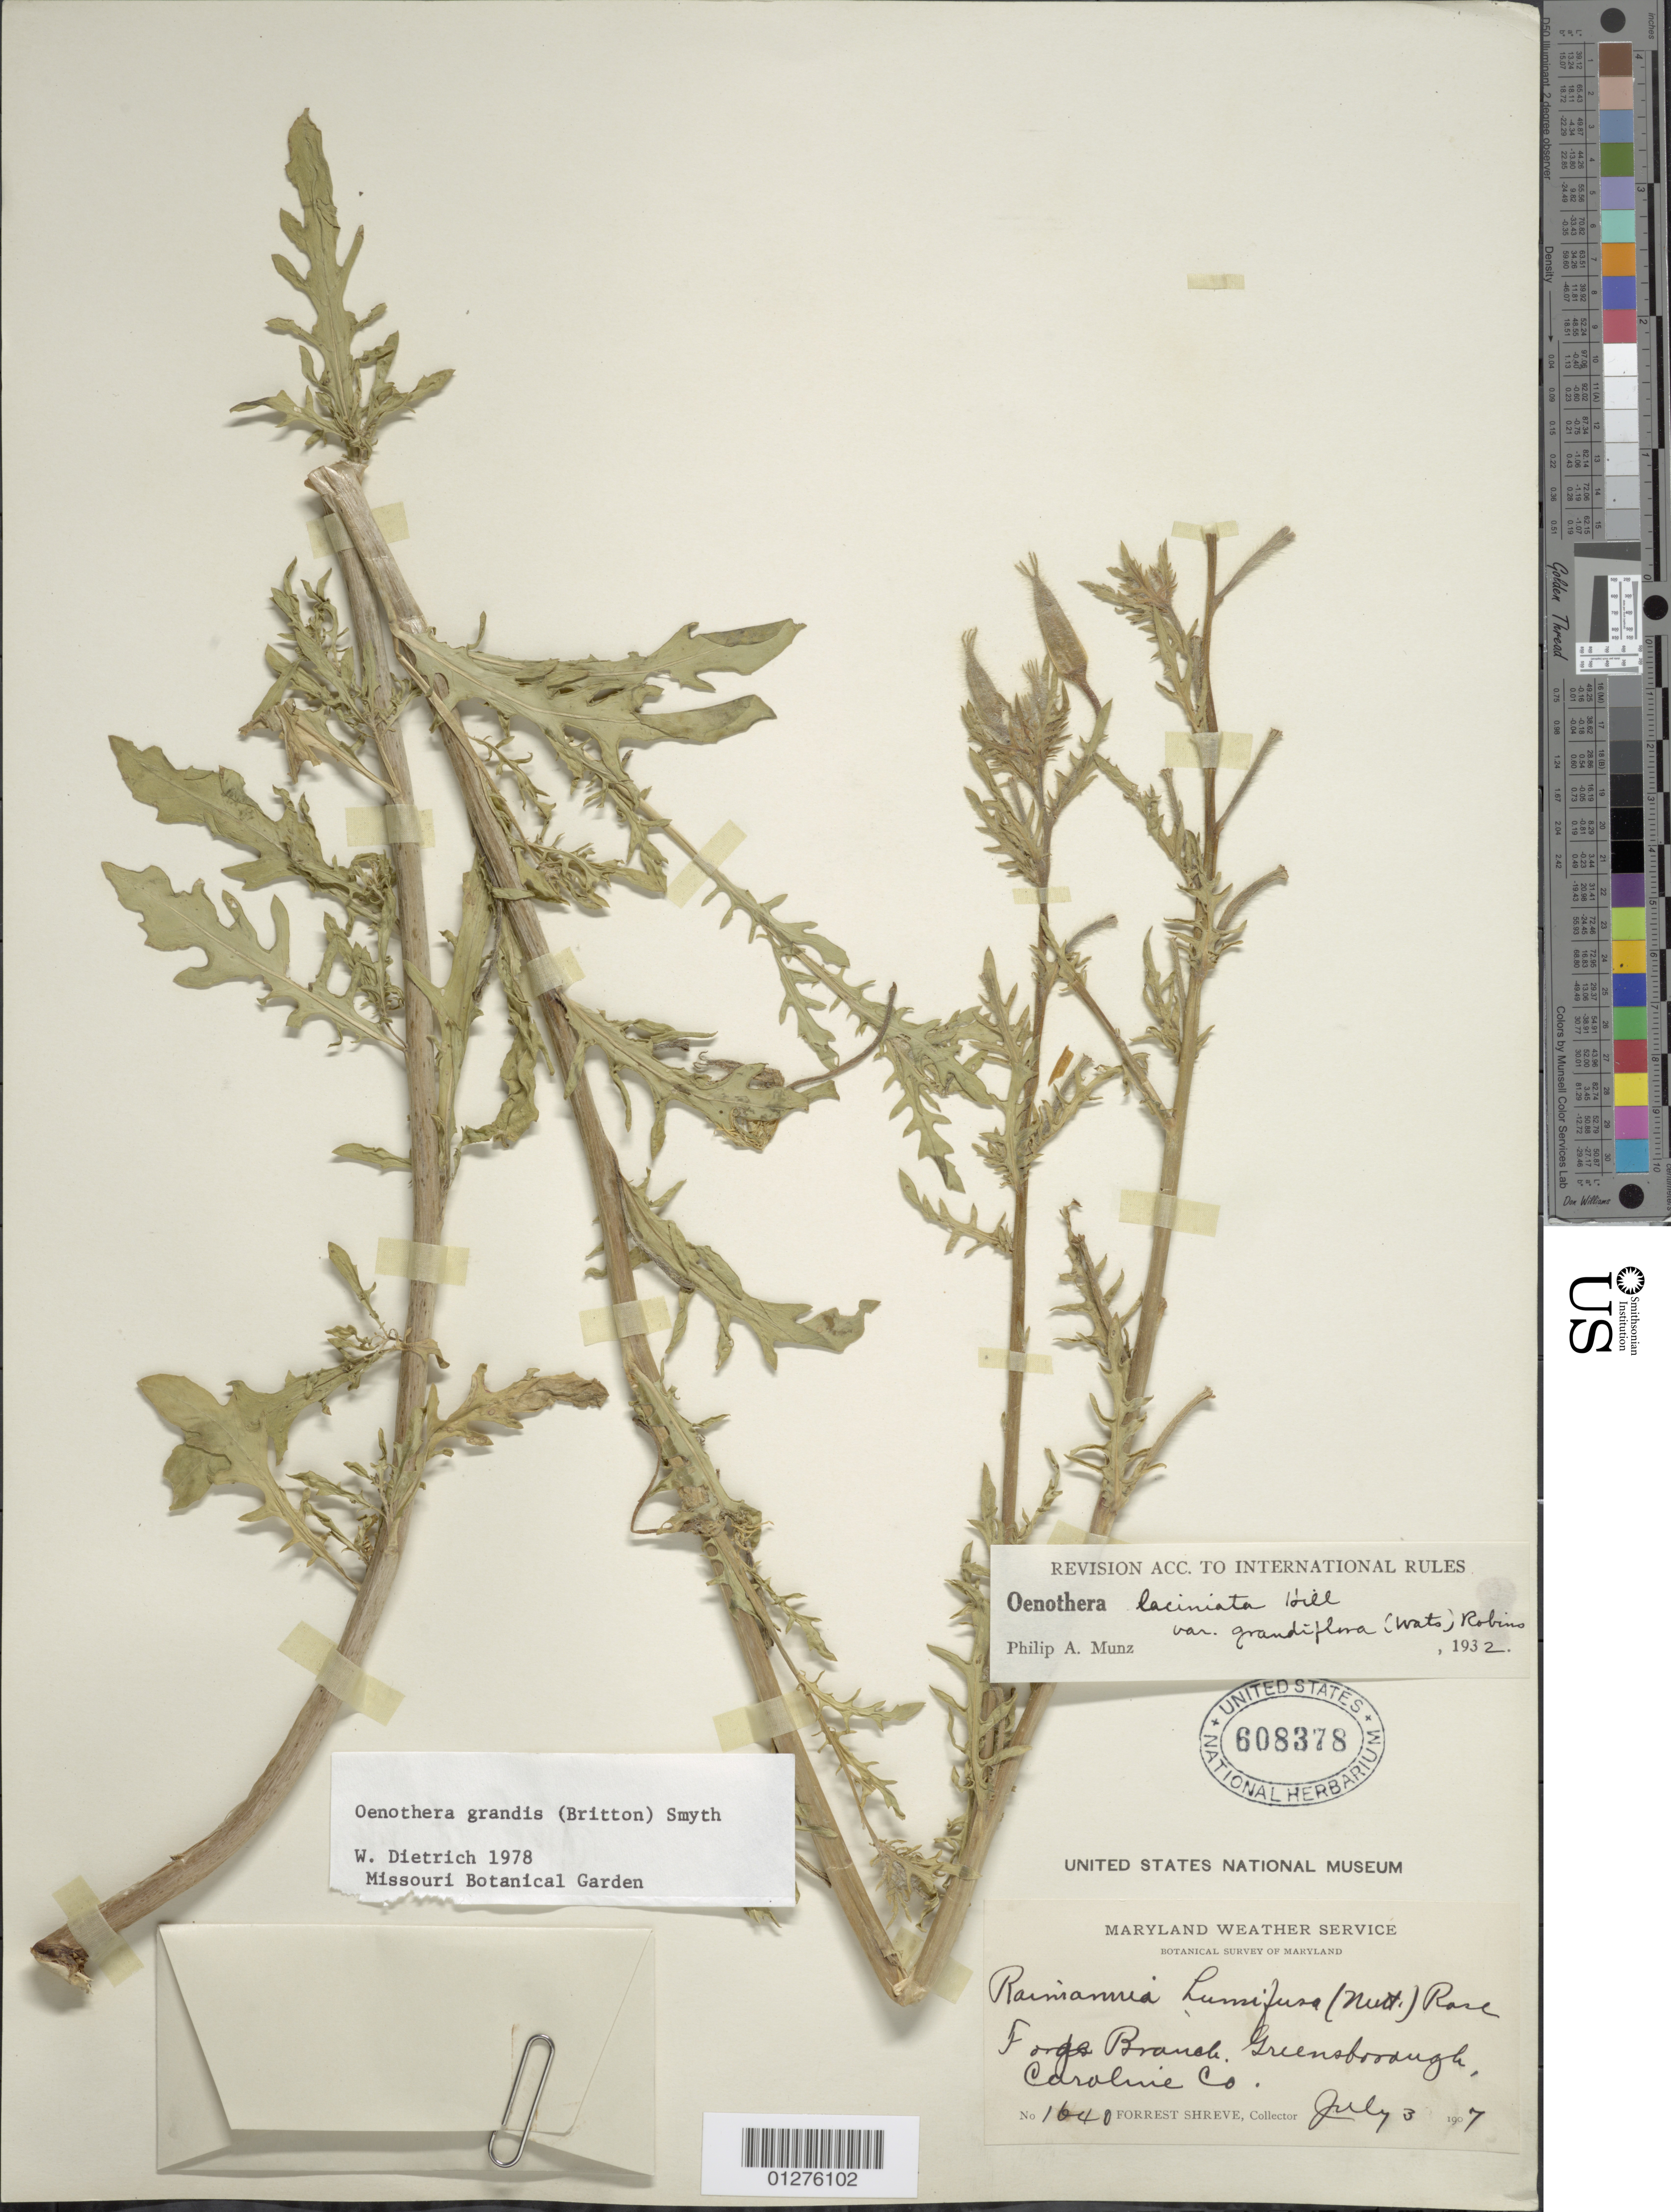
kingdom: Plantae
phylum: Tracheophyta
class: Magnoliopsida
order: Myrtales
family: Onagraceae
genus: Oenothera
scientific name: Oenothera grandis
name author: (Britton) Smyth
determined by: Dietrich, W.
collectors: F. Shreve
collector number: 1640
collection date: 1907-07-03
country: United States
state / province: Maryland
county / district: Caroline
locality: Forge Branch, Greensborough.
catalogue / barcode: US 608378